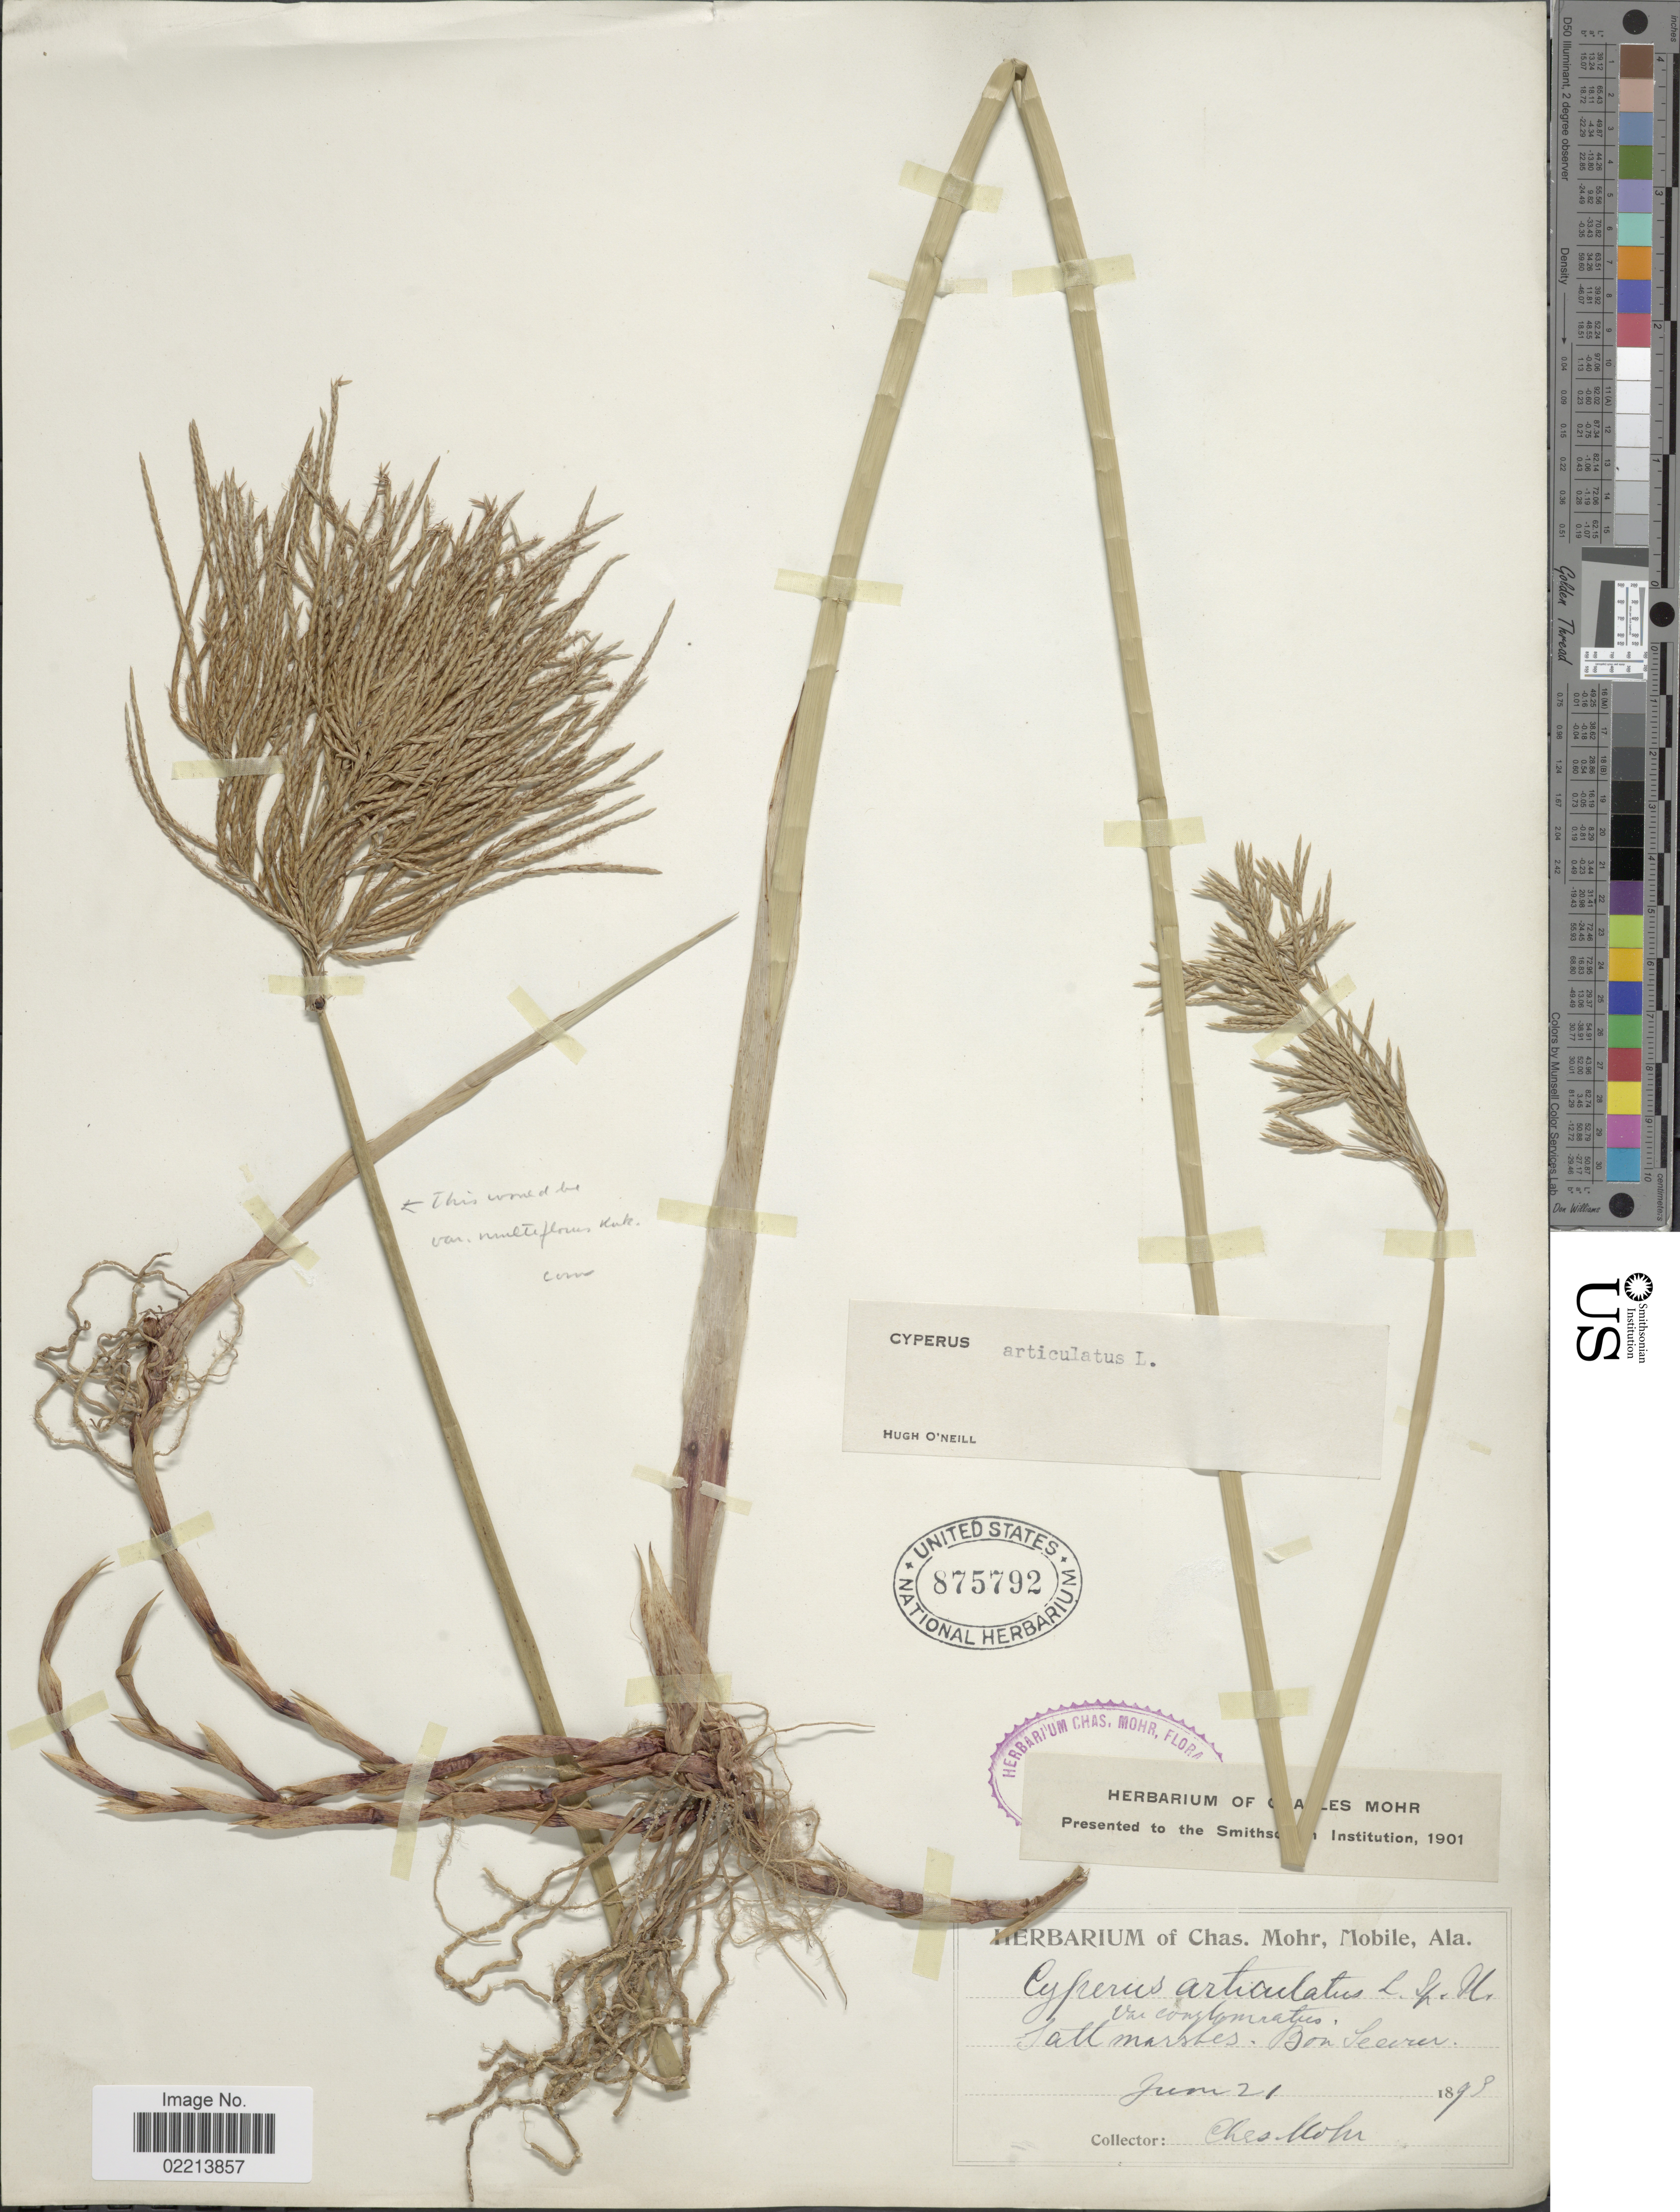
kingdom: Plantae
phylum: Tracheophyta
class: Liliopsida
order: Poales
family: Cyperaceae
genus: Cyperus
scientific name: Cyperus articulatus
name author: L.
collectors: C. T. Mohr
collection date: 1898-06-21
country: United States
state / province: Alabama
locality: Salt marshes, Bon Secour.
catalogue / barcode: US 875792